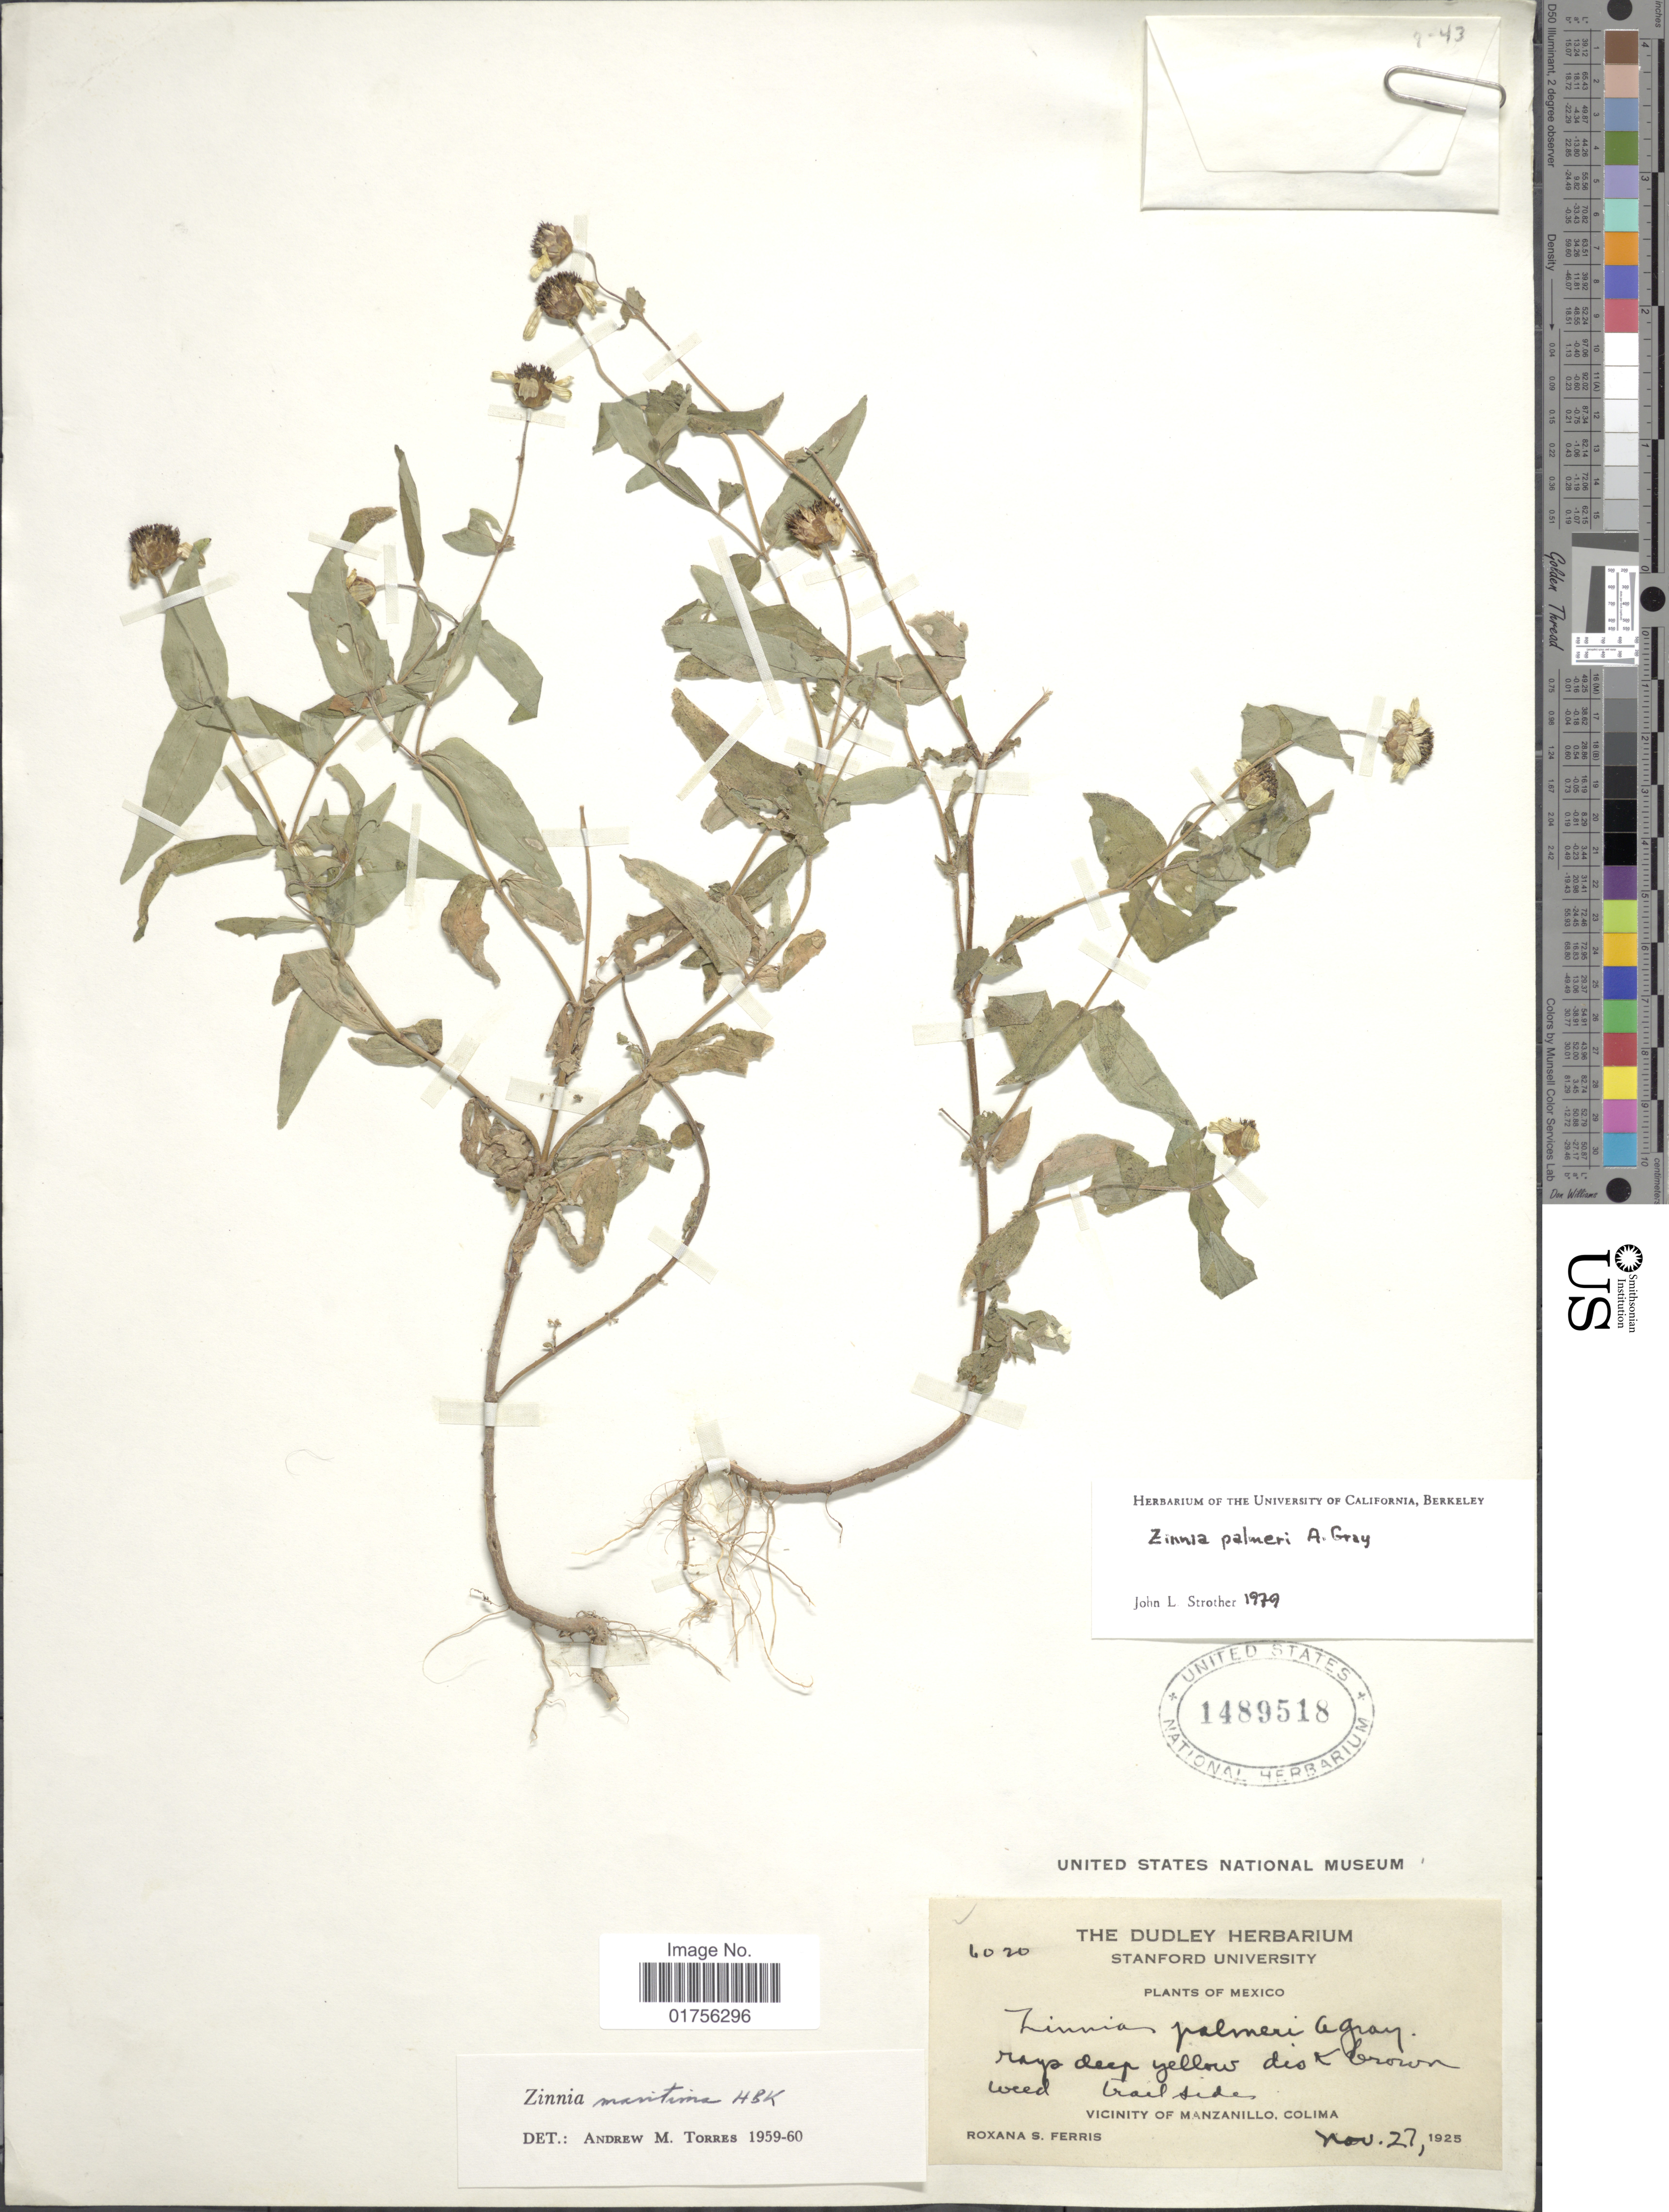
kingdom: Plantae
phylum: Tracheophyta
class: Magnoliopsida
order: Asterales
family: Asteraceae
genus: Zinnia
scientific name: Zinnia palmeri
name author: A. Gray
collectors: R. S. Ferris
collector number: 6020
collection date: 1925-11-27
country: Mexico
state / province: Colima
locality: Vicinity of Mazanillo, Colima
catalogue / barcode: US 1489518